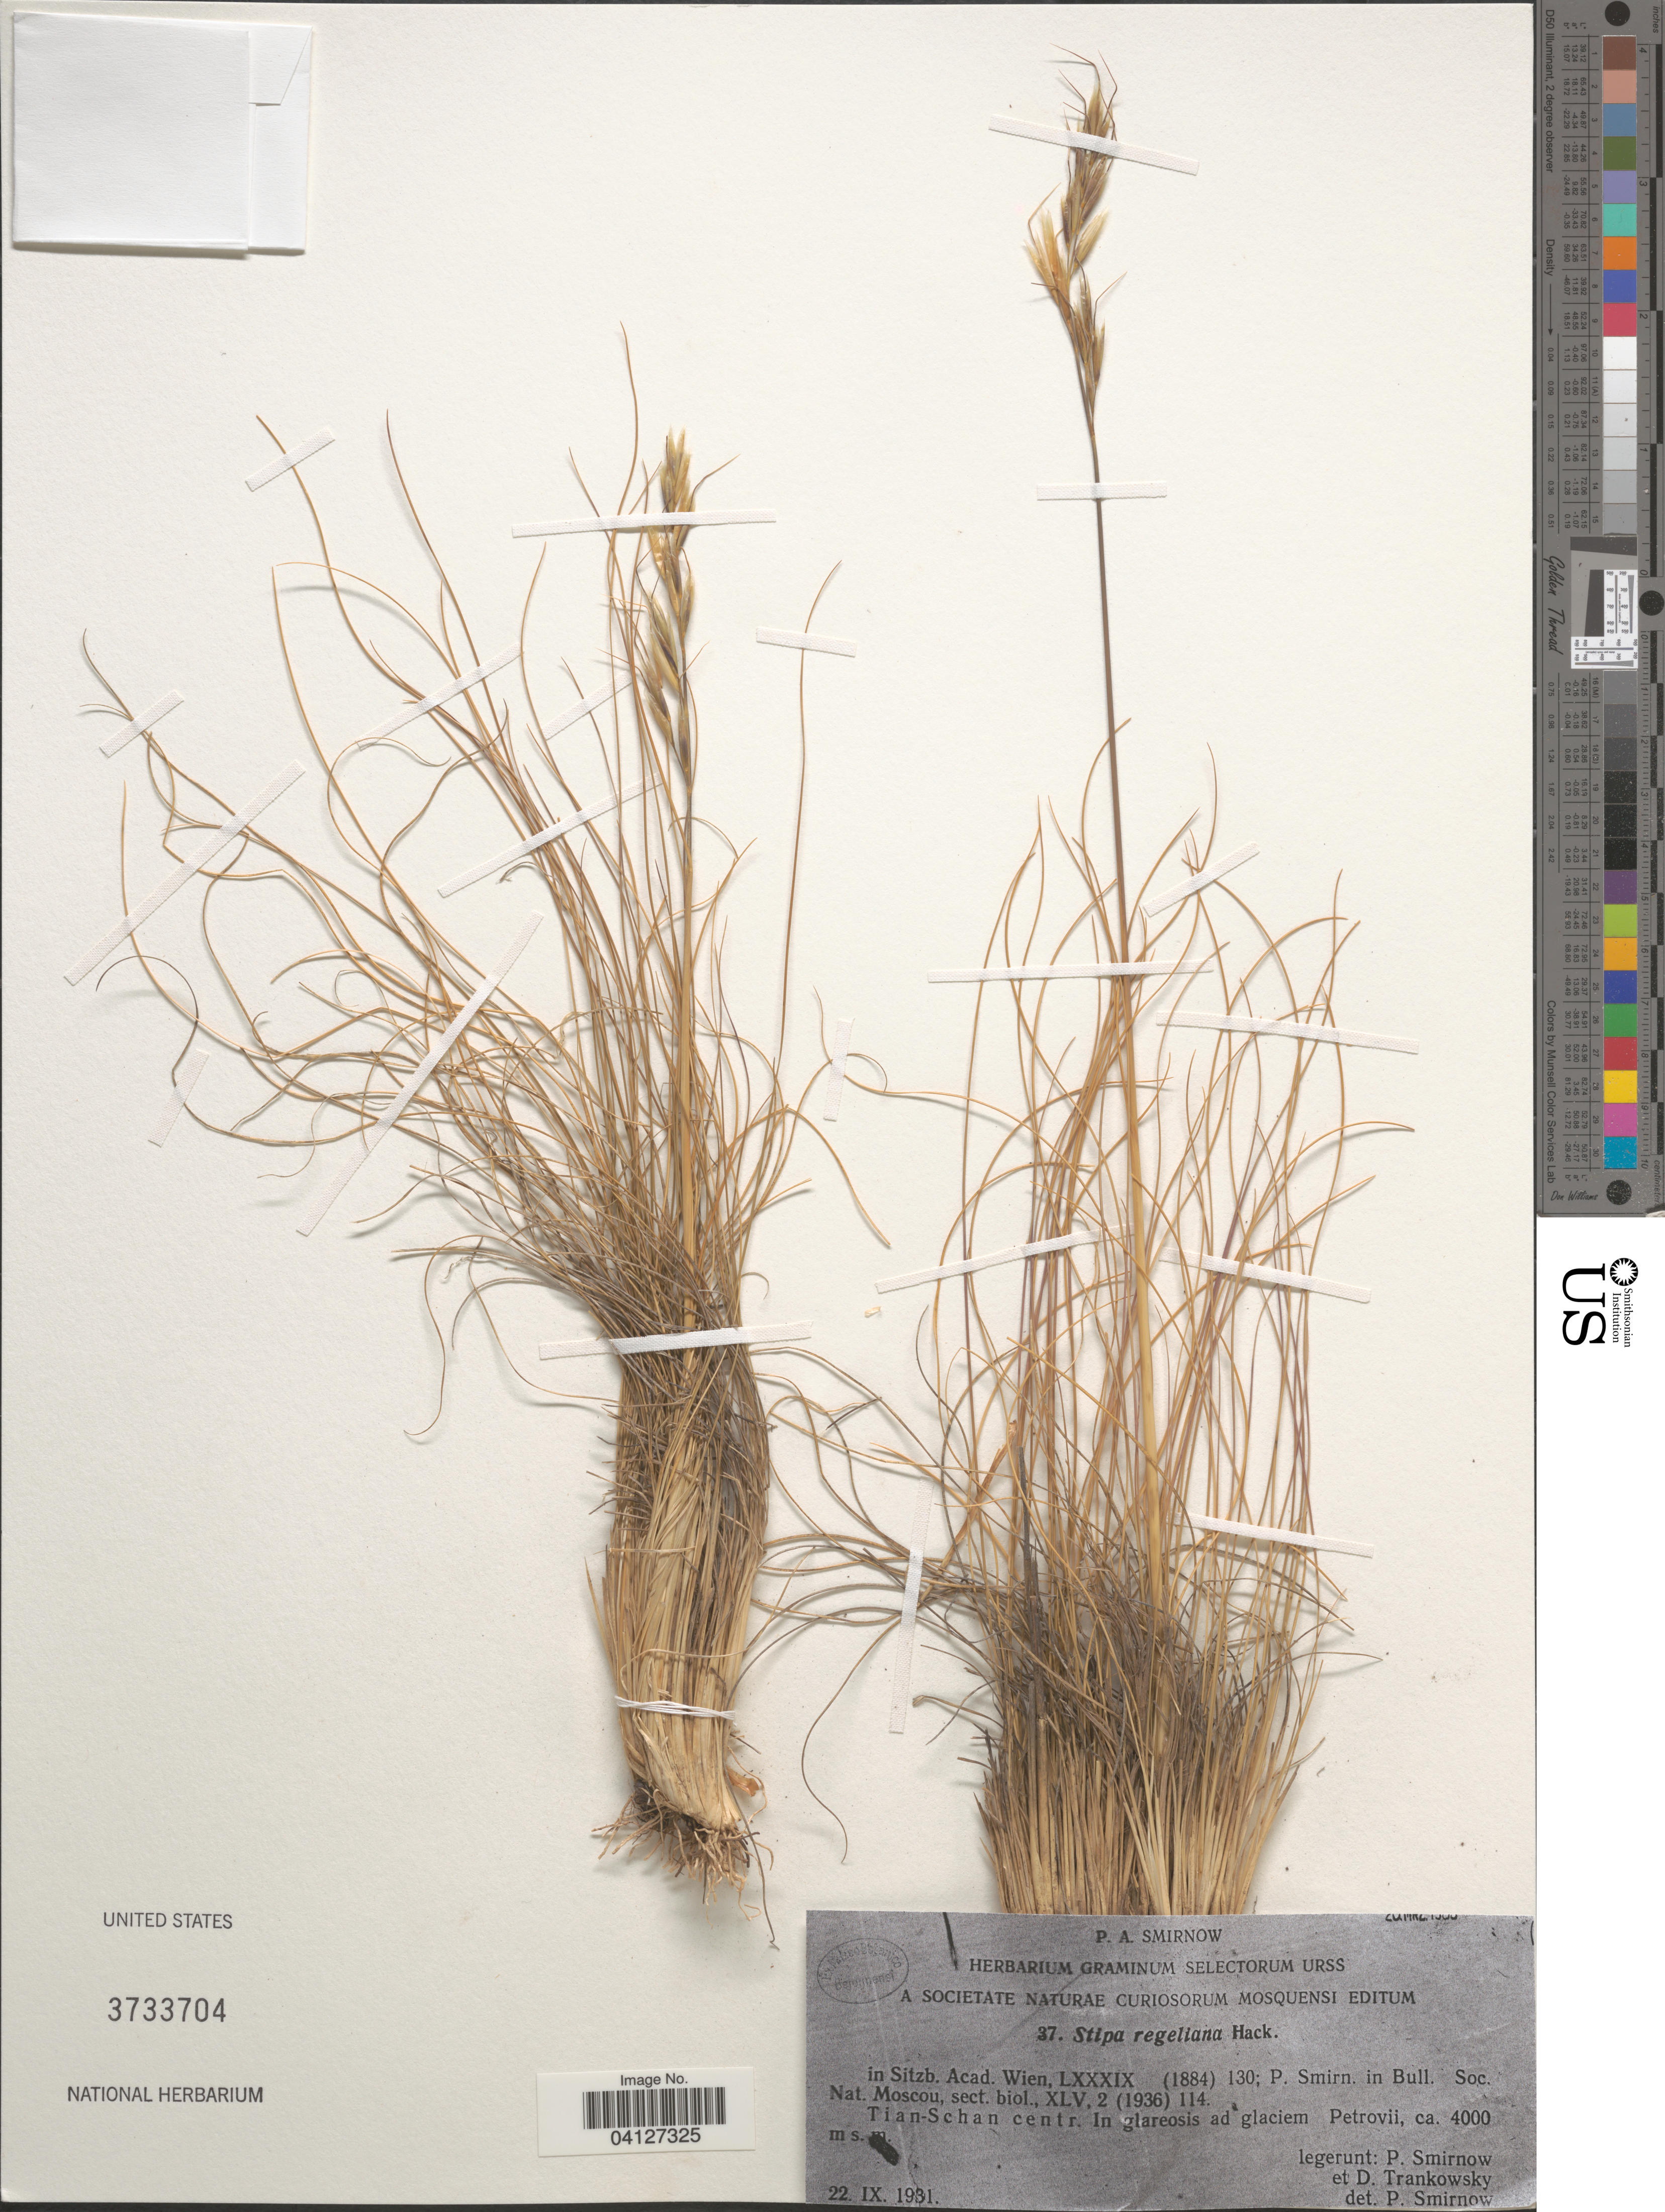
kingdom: Plantae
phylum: Tracheophyta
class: Liliopsida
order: Poales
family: Poaceae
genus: Stipa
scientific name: Stipa regeliana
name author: Hack.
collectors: P. Smirnow & D. Trankowsky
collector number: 37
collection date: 1931-09-22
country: Kyrgyzstan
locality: Tian-Schan centr. In glareosis ad glaciem Petrovii.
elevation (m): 4000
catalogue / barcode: US 3733704